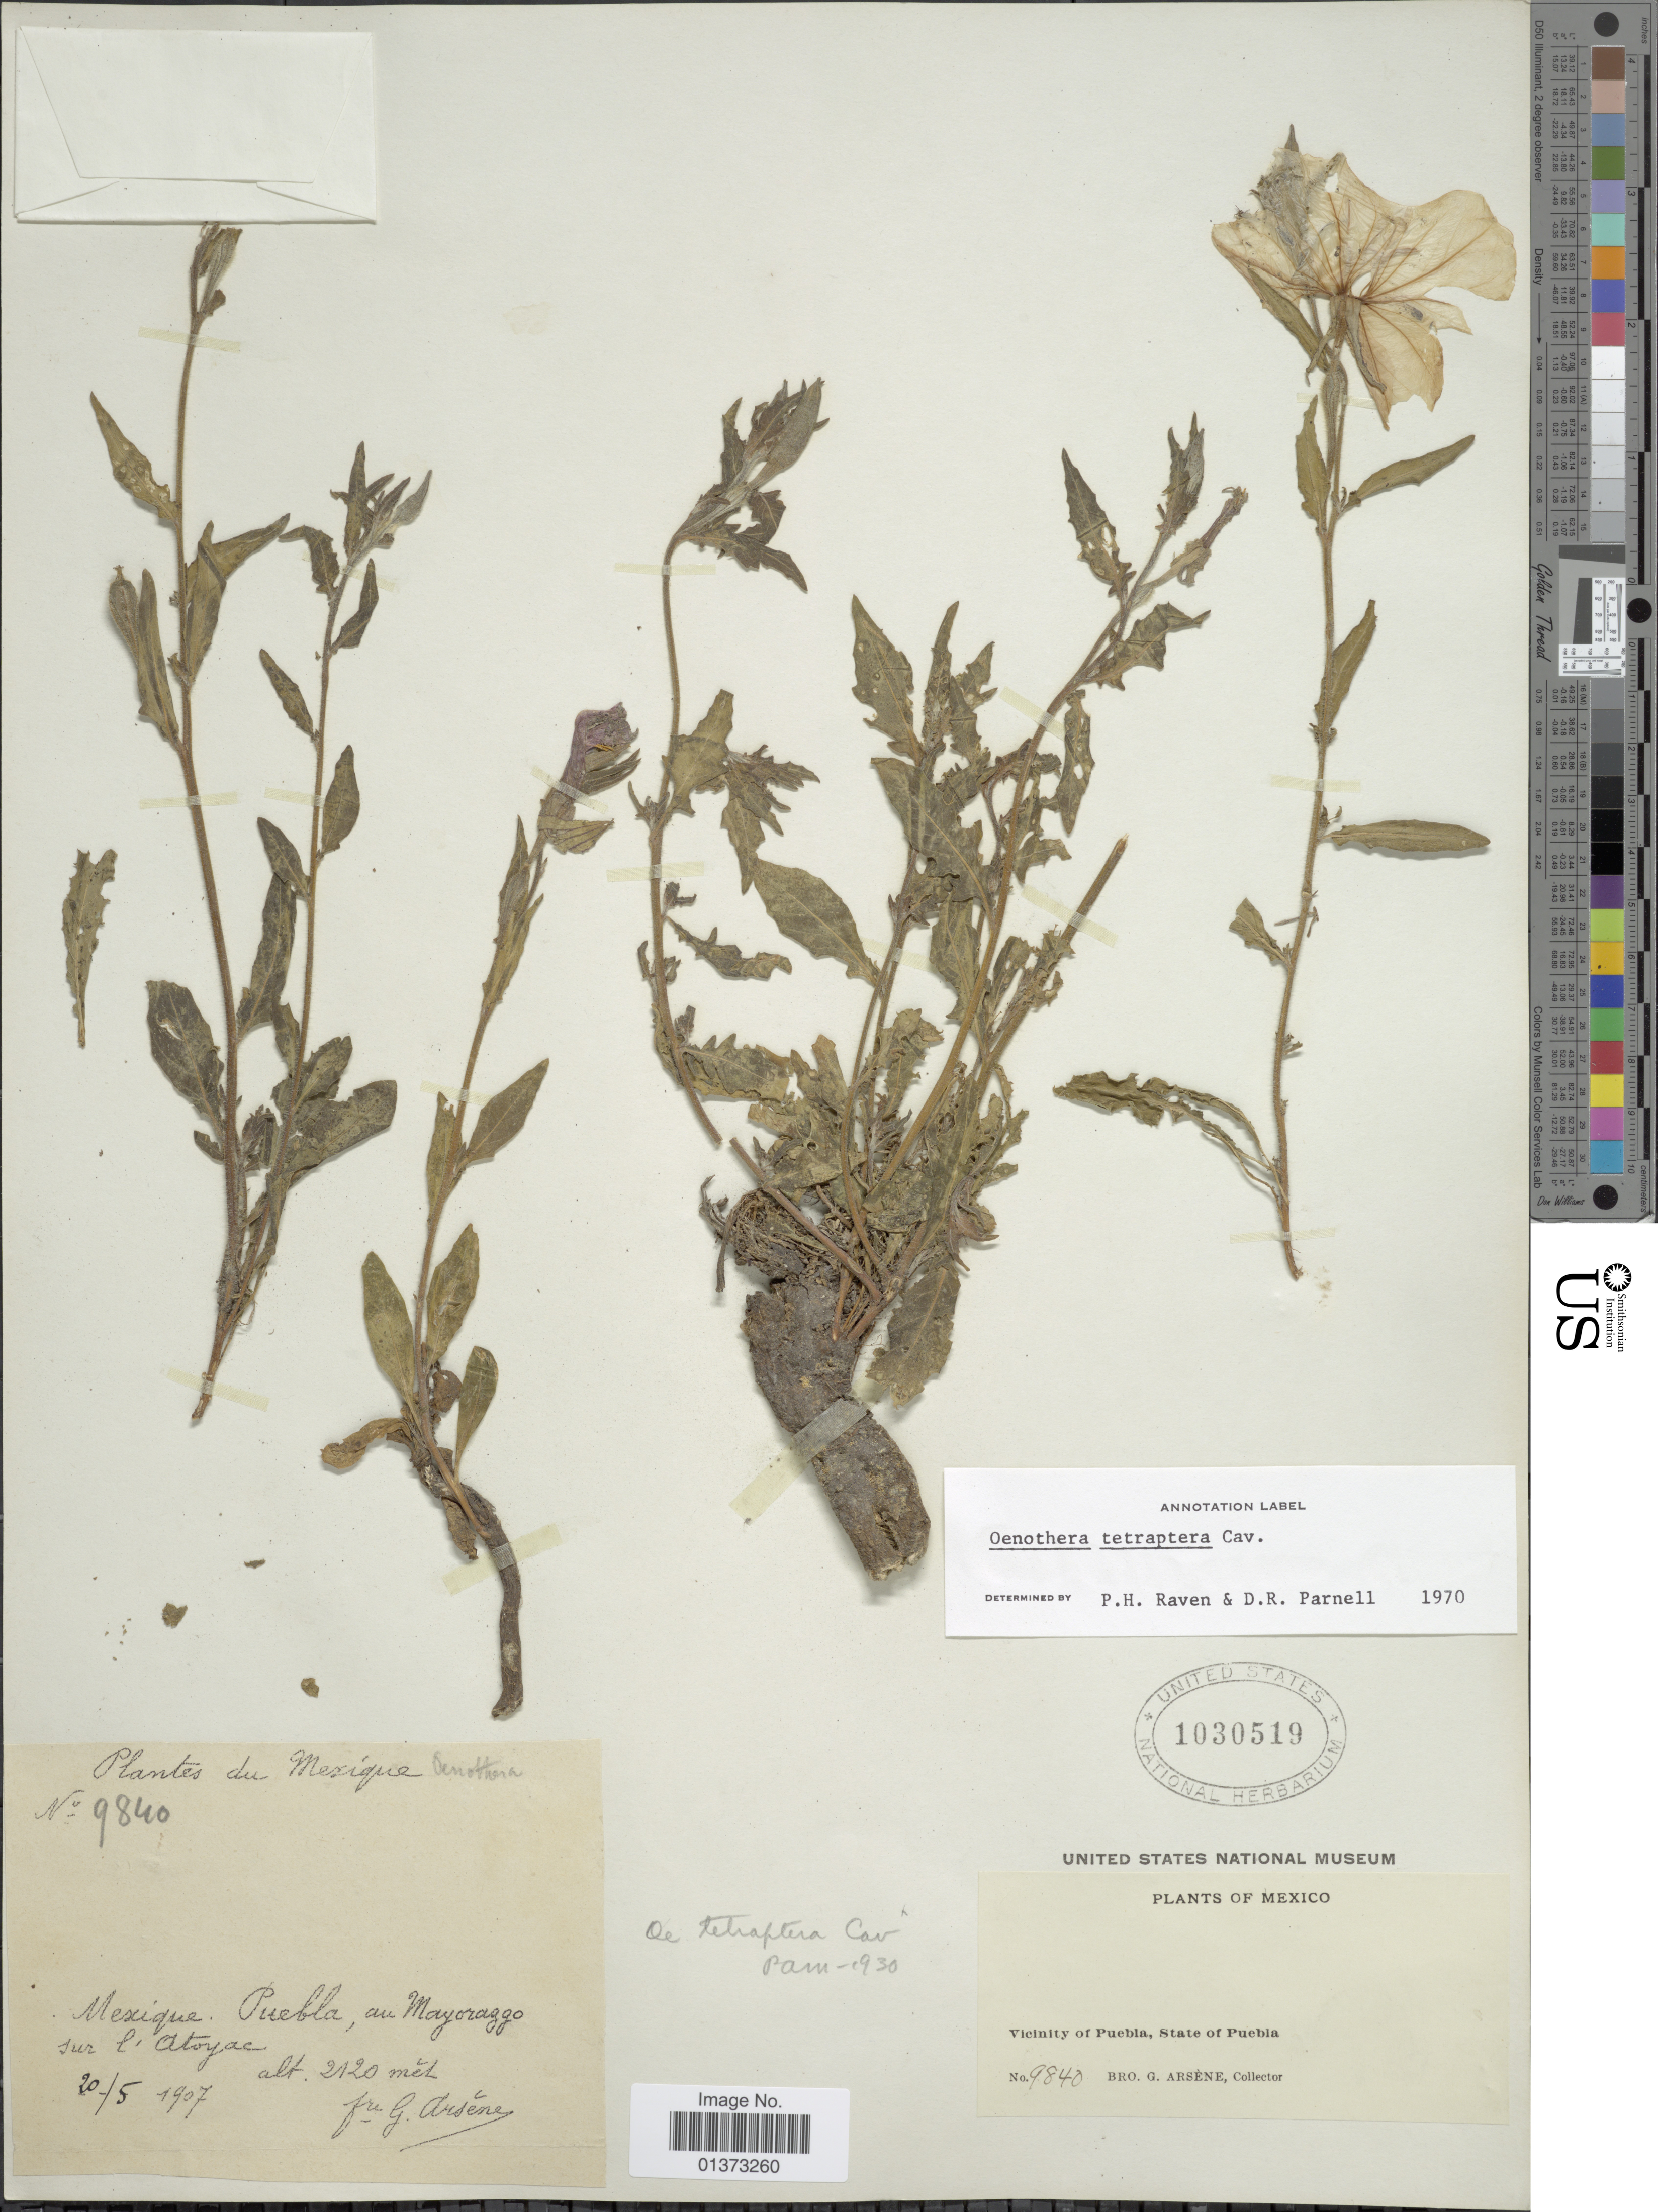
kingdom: Plantae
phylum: Tracheophyta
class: Magnoliopsida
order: Myrtales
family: Onagraceae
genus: Oenothera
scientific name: Oenothera tetraptera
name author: Cav.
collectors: F. Arsir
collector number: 9840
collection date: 1907-05-20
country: Mexico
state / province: Puebla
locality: Au Mayoraggo sur l' Atoyac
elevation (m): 2120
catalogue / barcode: US 1030519